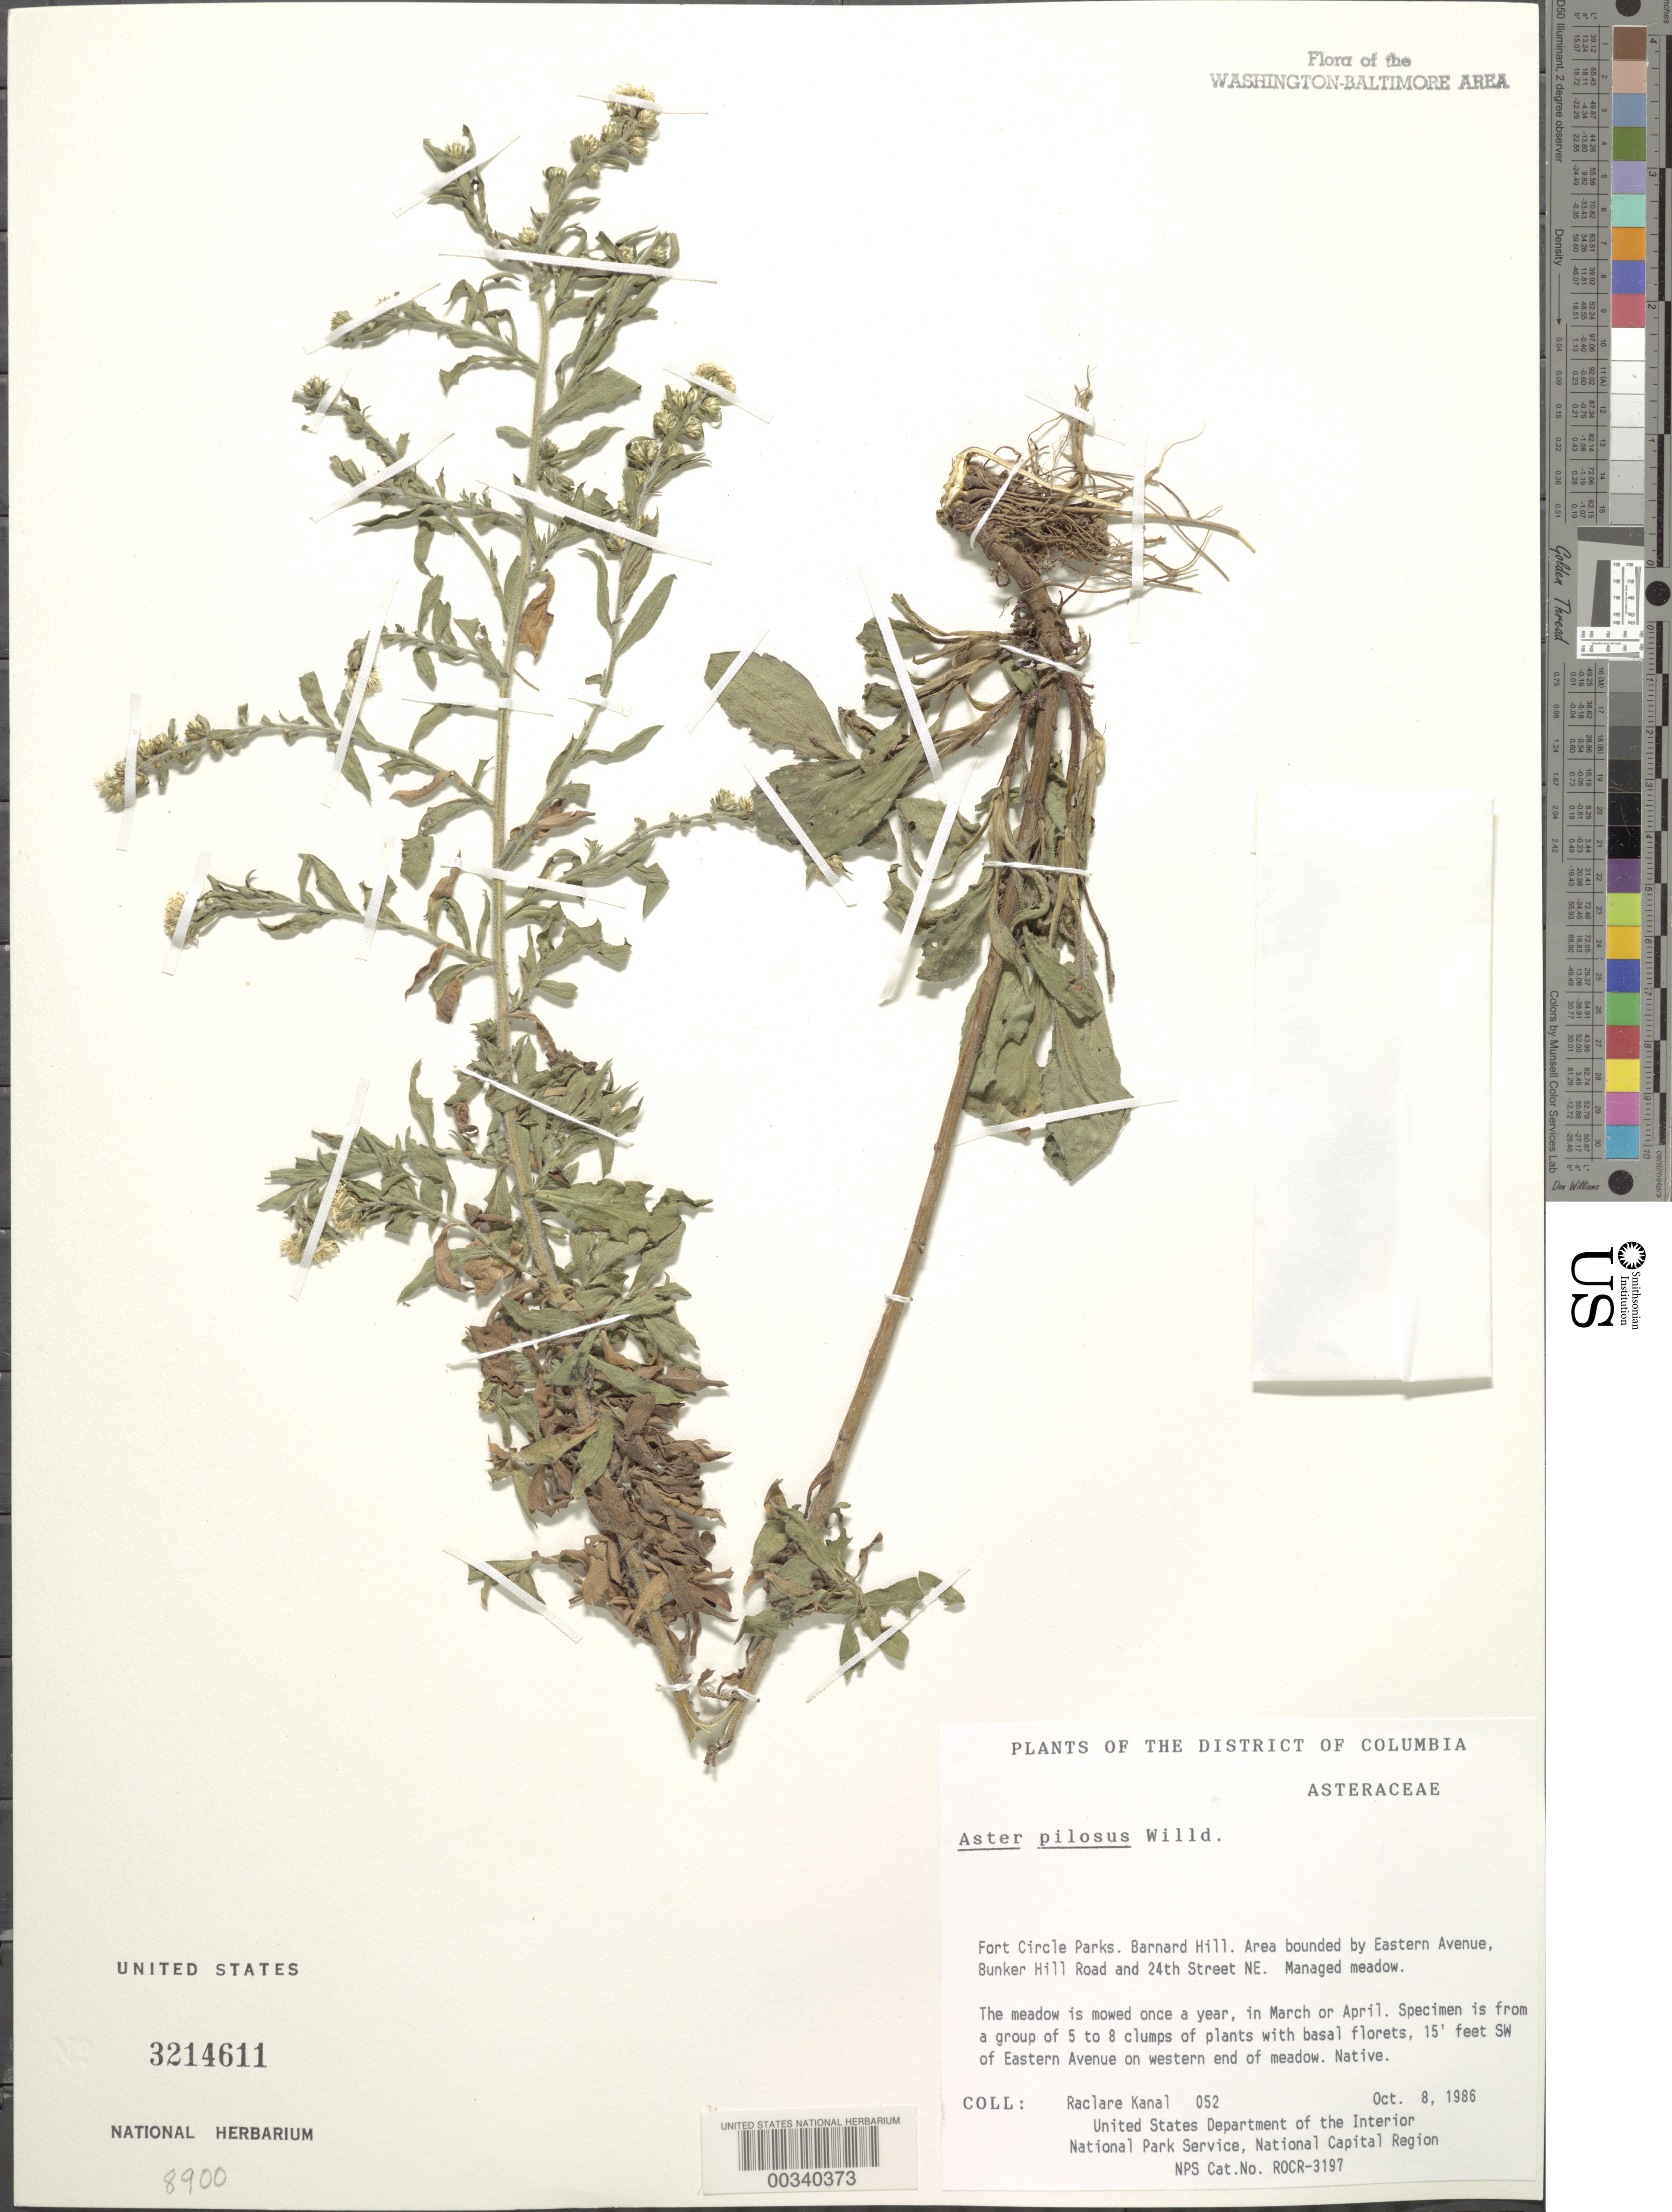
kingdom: Plantae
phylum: Tracheophyta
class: Magnoliopsida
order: Asterales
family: Asteraceae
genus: Symphyotrichum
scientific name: Symphyotrichum pilosum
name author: (Willd.) G.L. Nesom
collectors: R. Kanal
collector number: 052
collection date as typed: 08 Oct 1986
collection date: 1986-10-08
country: United States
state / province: District of Columbia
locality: Fort Circle Parks, Barnard Hill Park, Bounded by Eastern Ave, Bunker Hill Road and 24th St NE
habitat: Managed meadow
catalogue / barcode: US 3214611